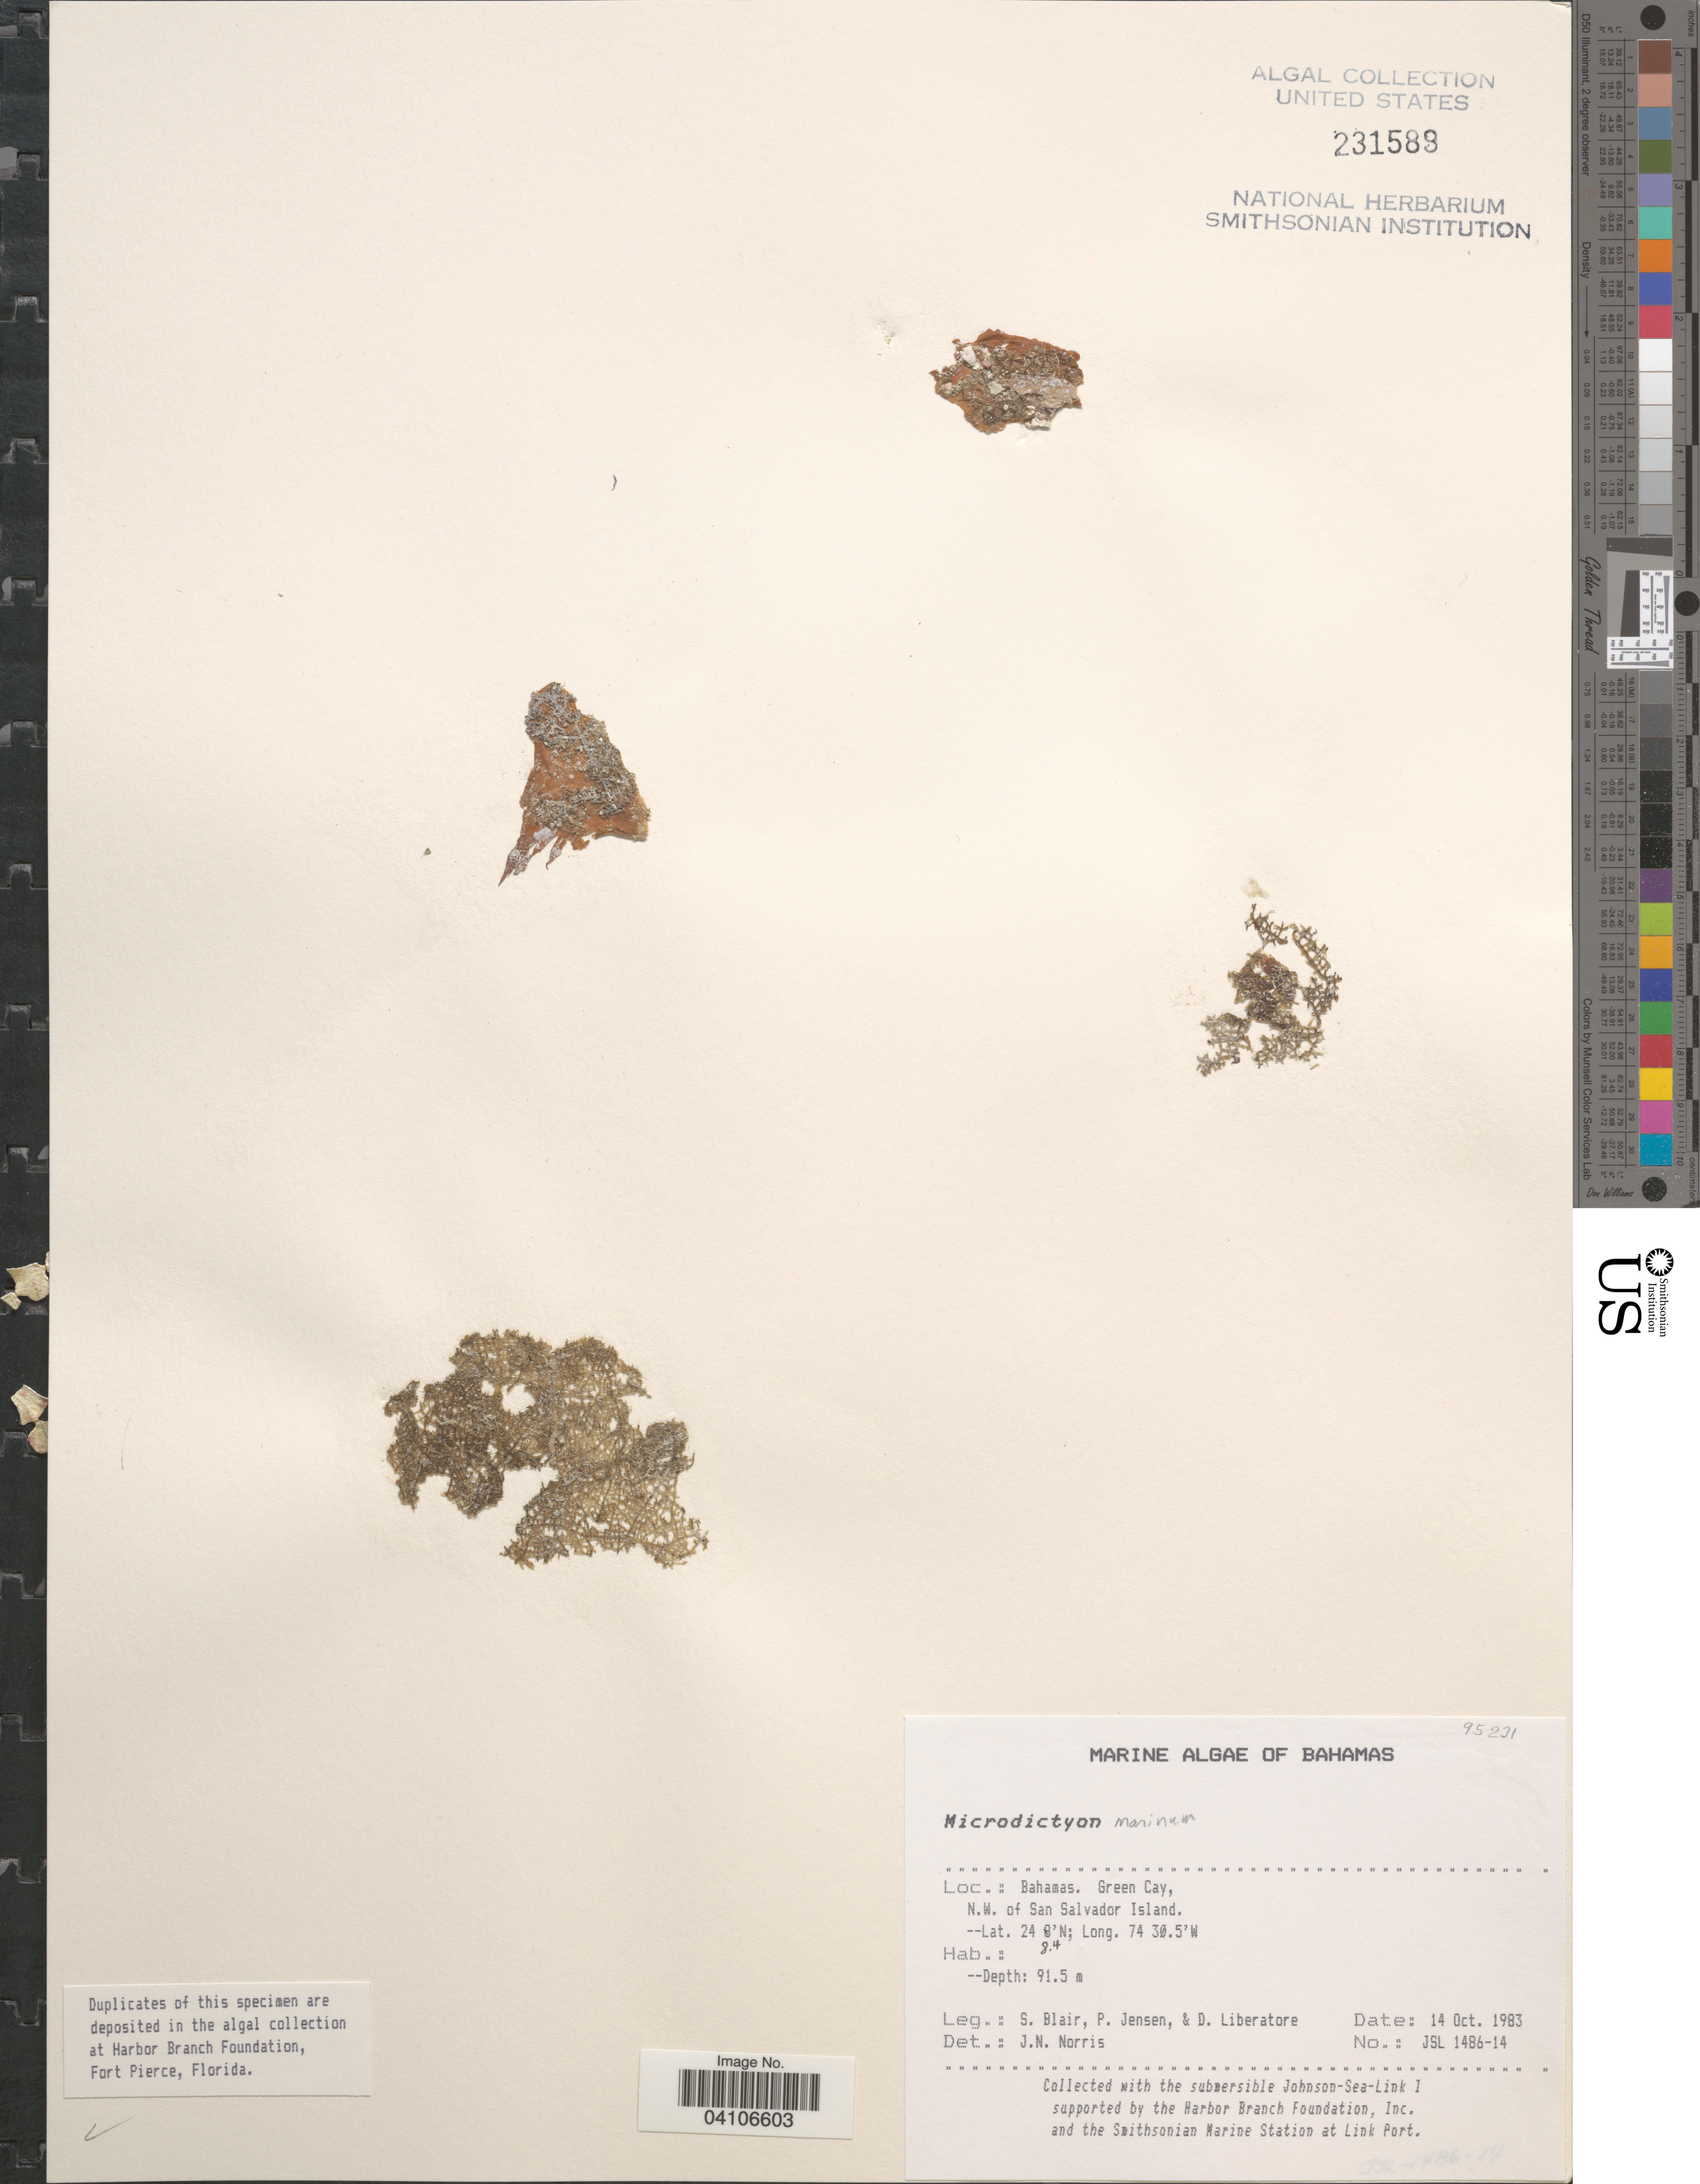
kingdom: Plantae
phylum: Chlorophyta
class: Ulvophyceae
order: Cladophorales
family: Anadyomenaceae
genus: Microdictyon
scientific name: Microdictyon marinum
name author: (Bory) P.C. Silva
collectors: S. M. Blair, P. Jensen & D. Liberatore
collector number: JSL 1486-14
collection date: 1983-10-14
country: Bahamas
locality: Green Cay, N.W. of San Salvador Island.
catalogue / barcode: US 231589